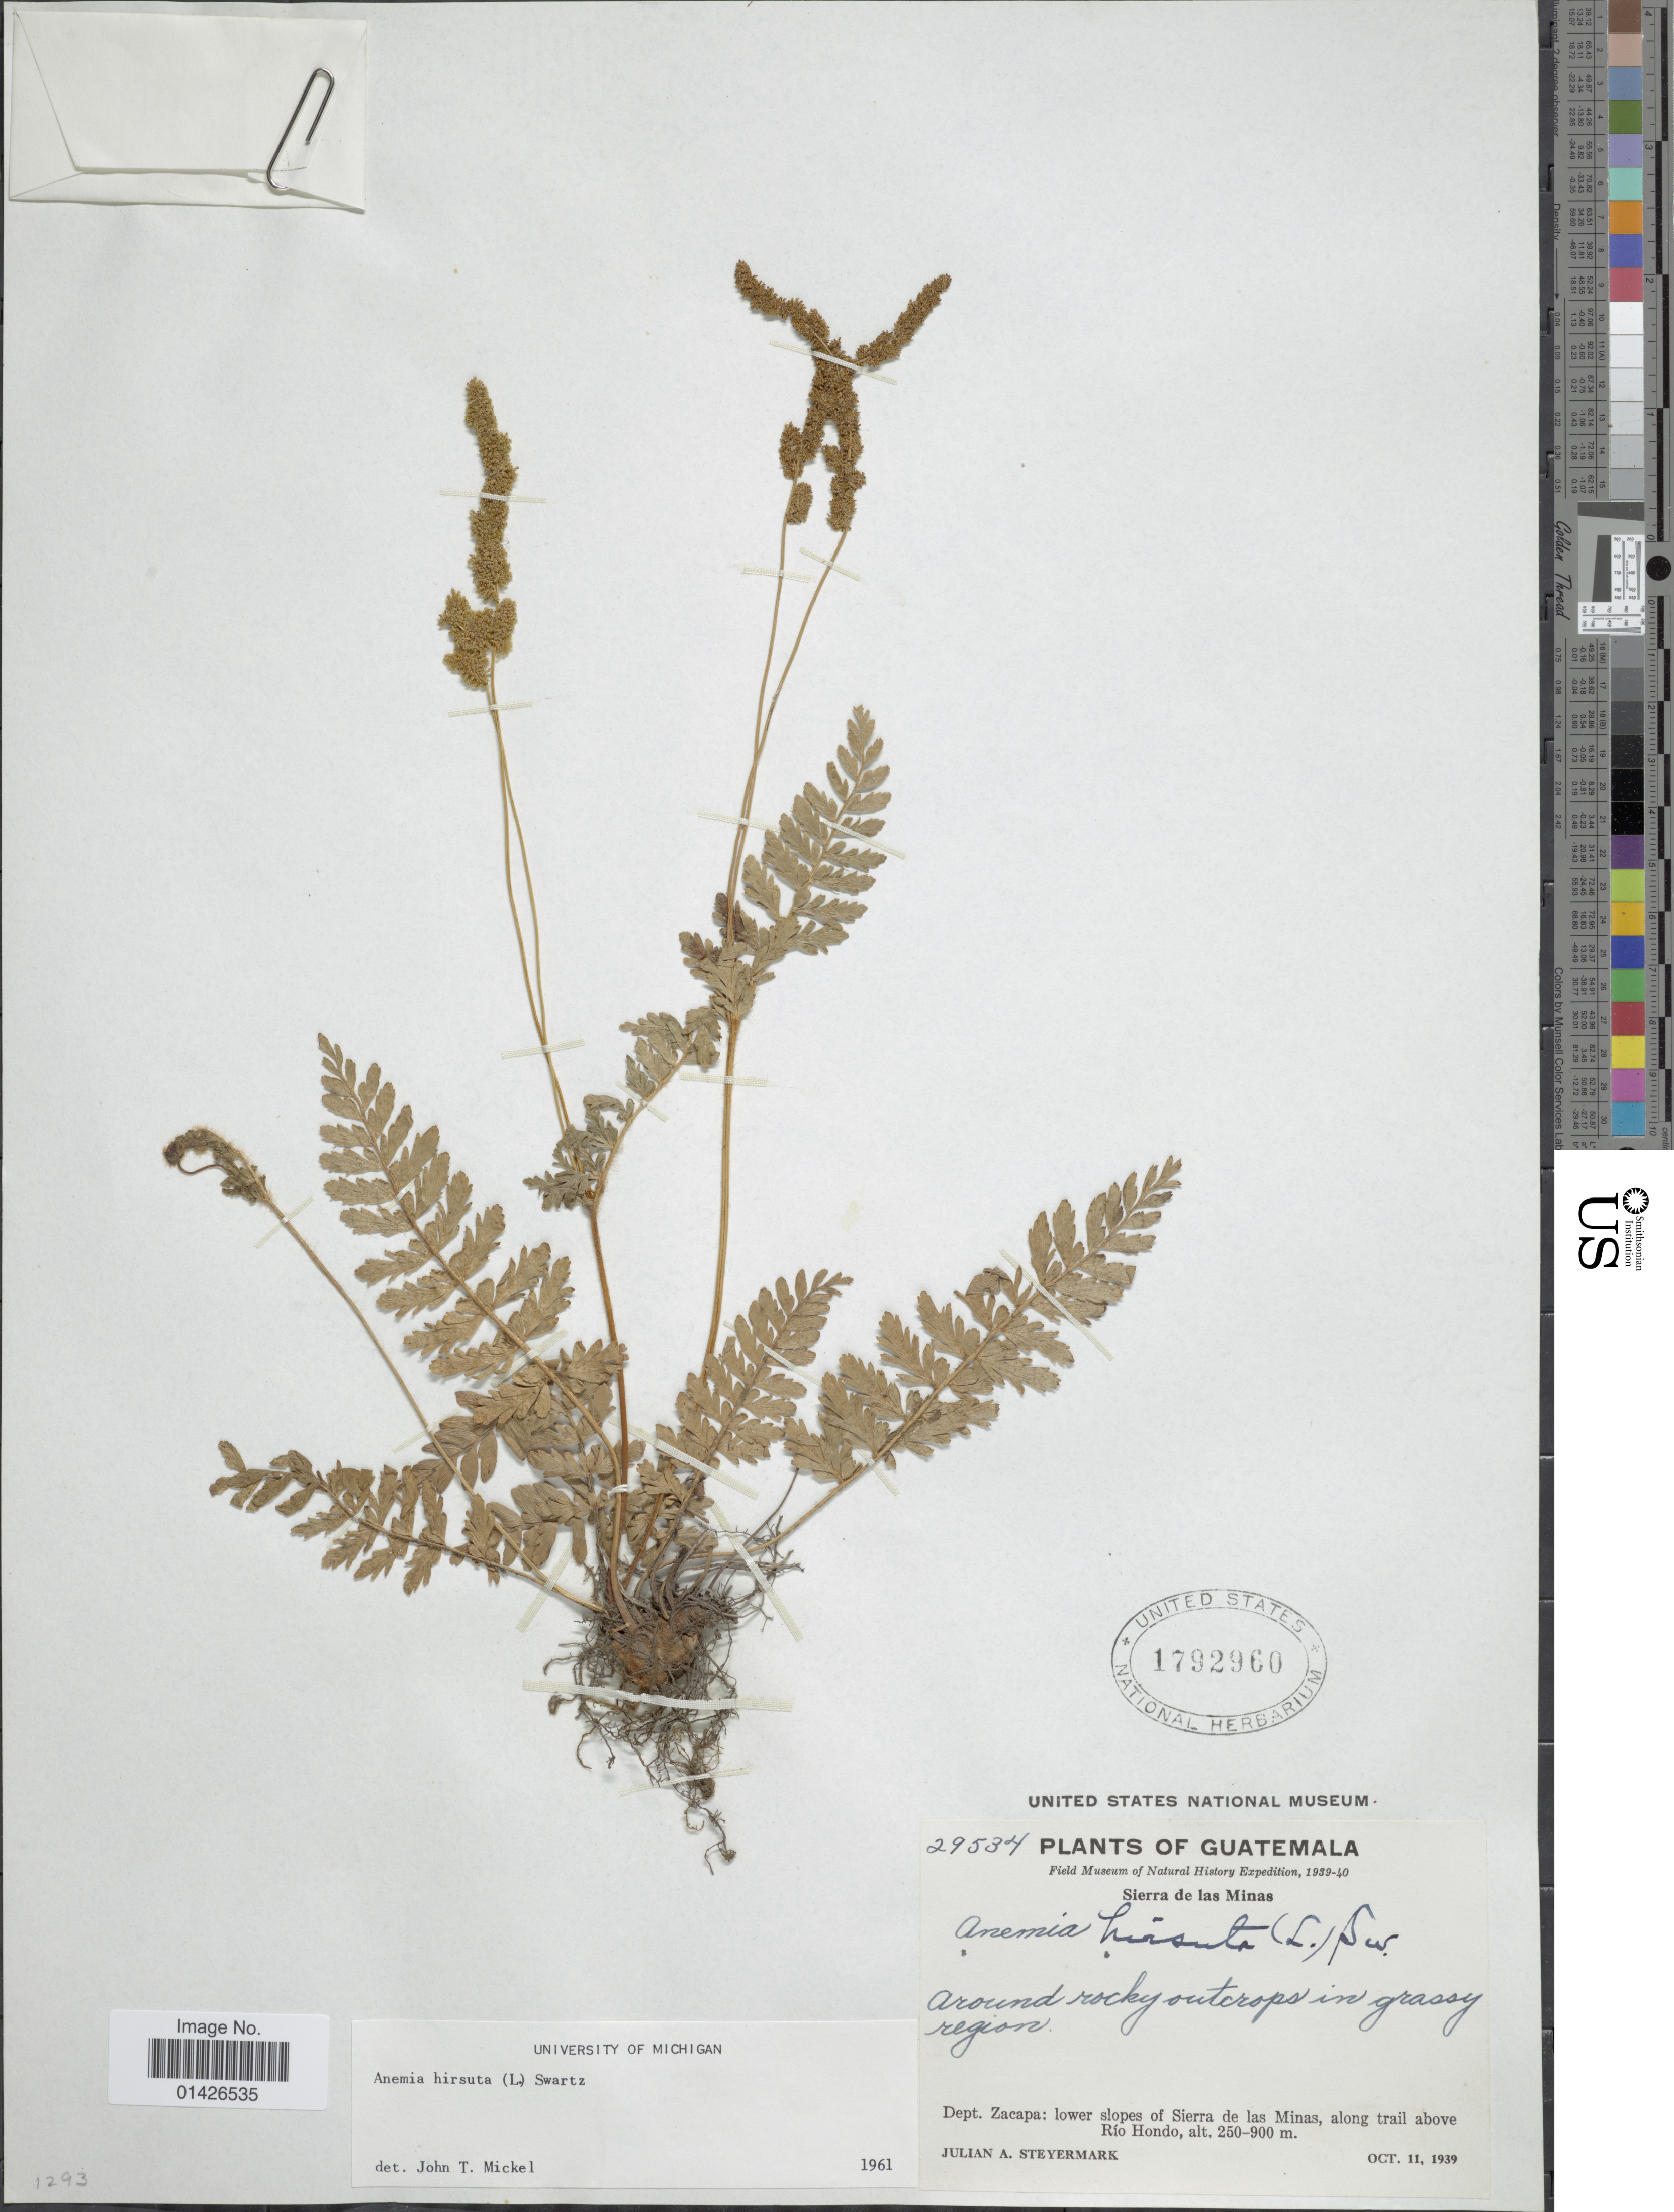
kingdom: Plantae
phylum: Tracheophyta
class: Polypodiopsida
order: Schizaeales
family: Anemiaceae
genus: Anemia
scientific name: Anemia hirsuta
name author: (L.) Sw.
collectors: J. Steyermark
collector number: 29534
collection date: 1939-10-11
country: Guatemala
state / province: Zacapa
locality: Dept. Zacapa: lower slopes of Sierra de las Minas, along trail above Río Hondo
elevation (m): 250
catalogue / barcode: US 1792960